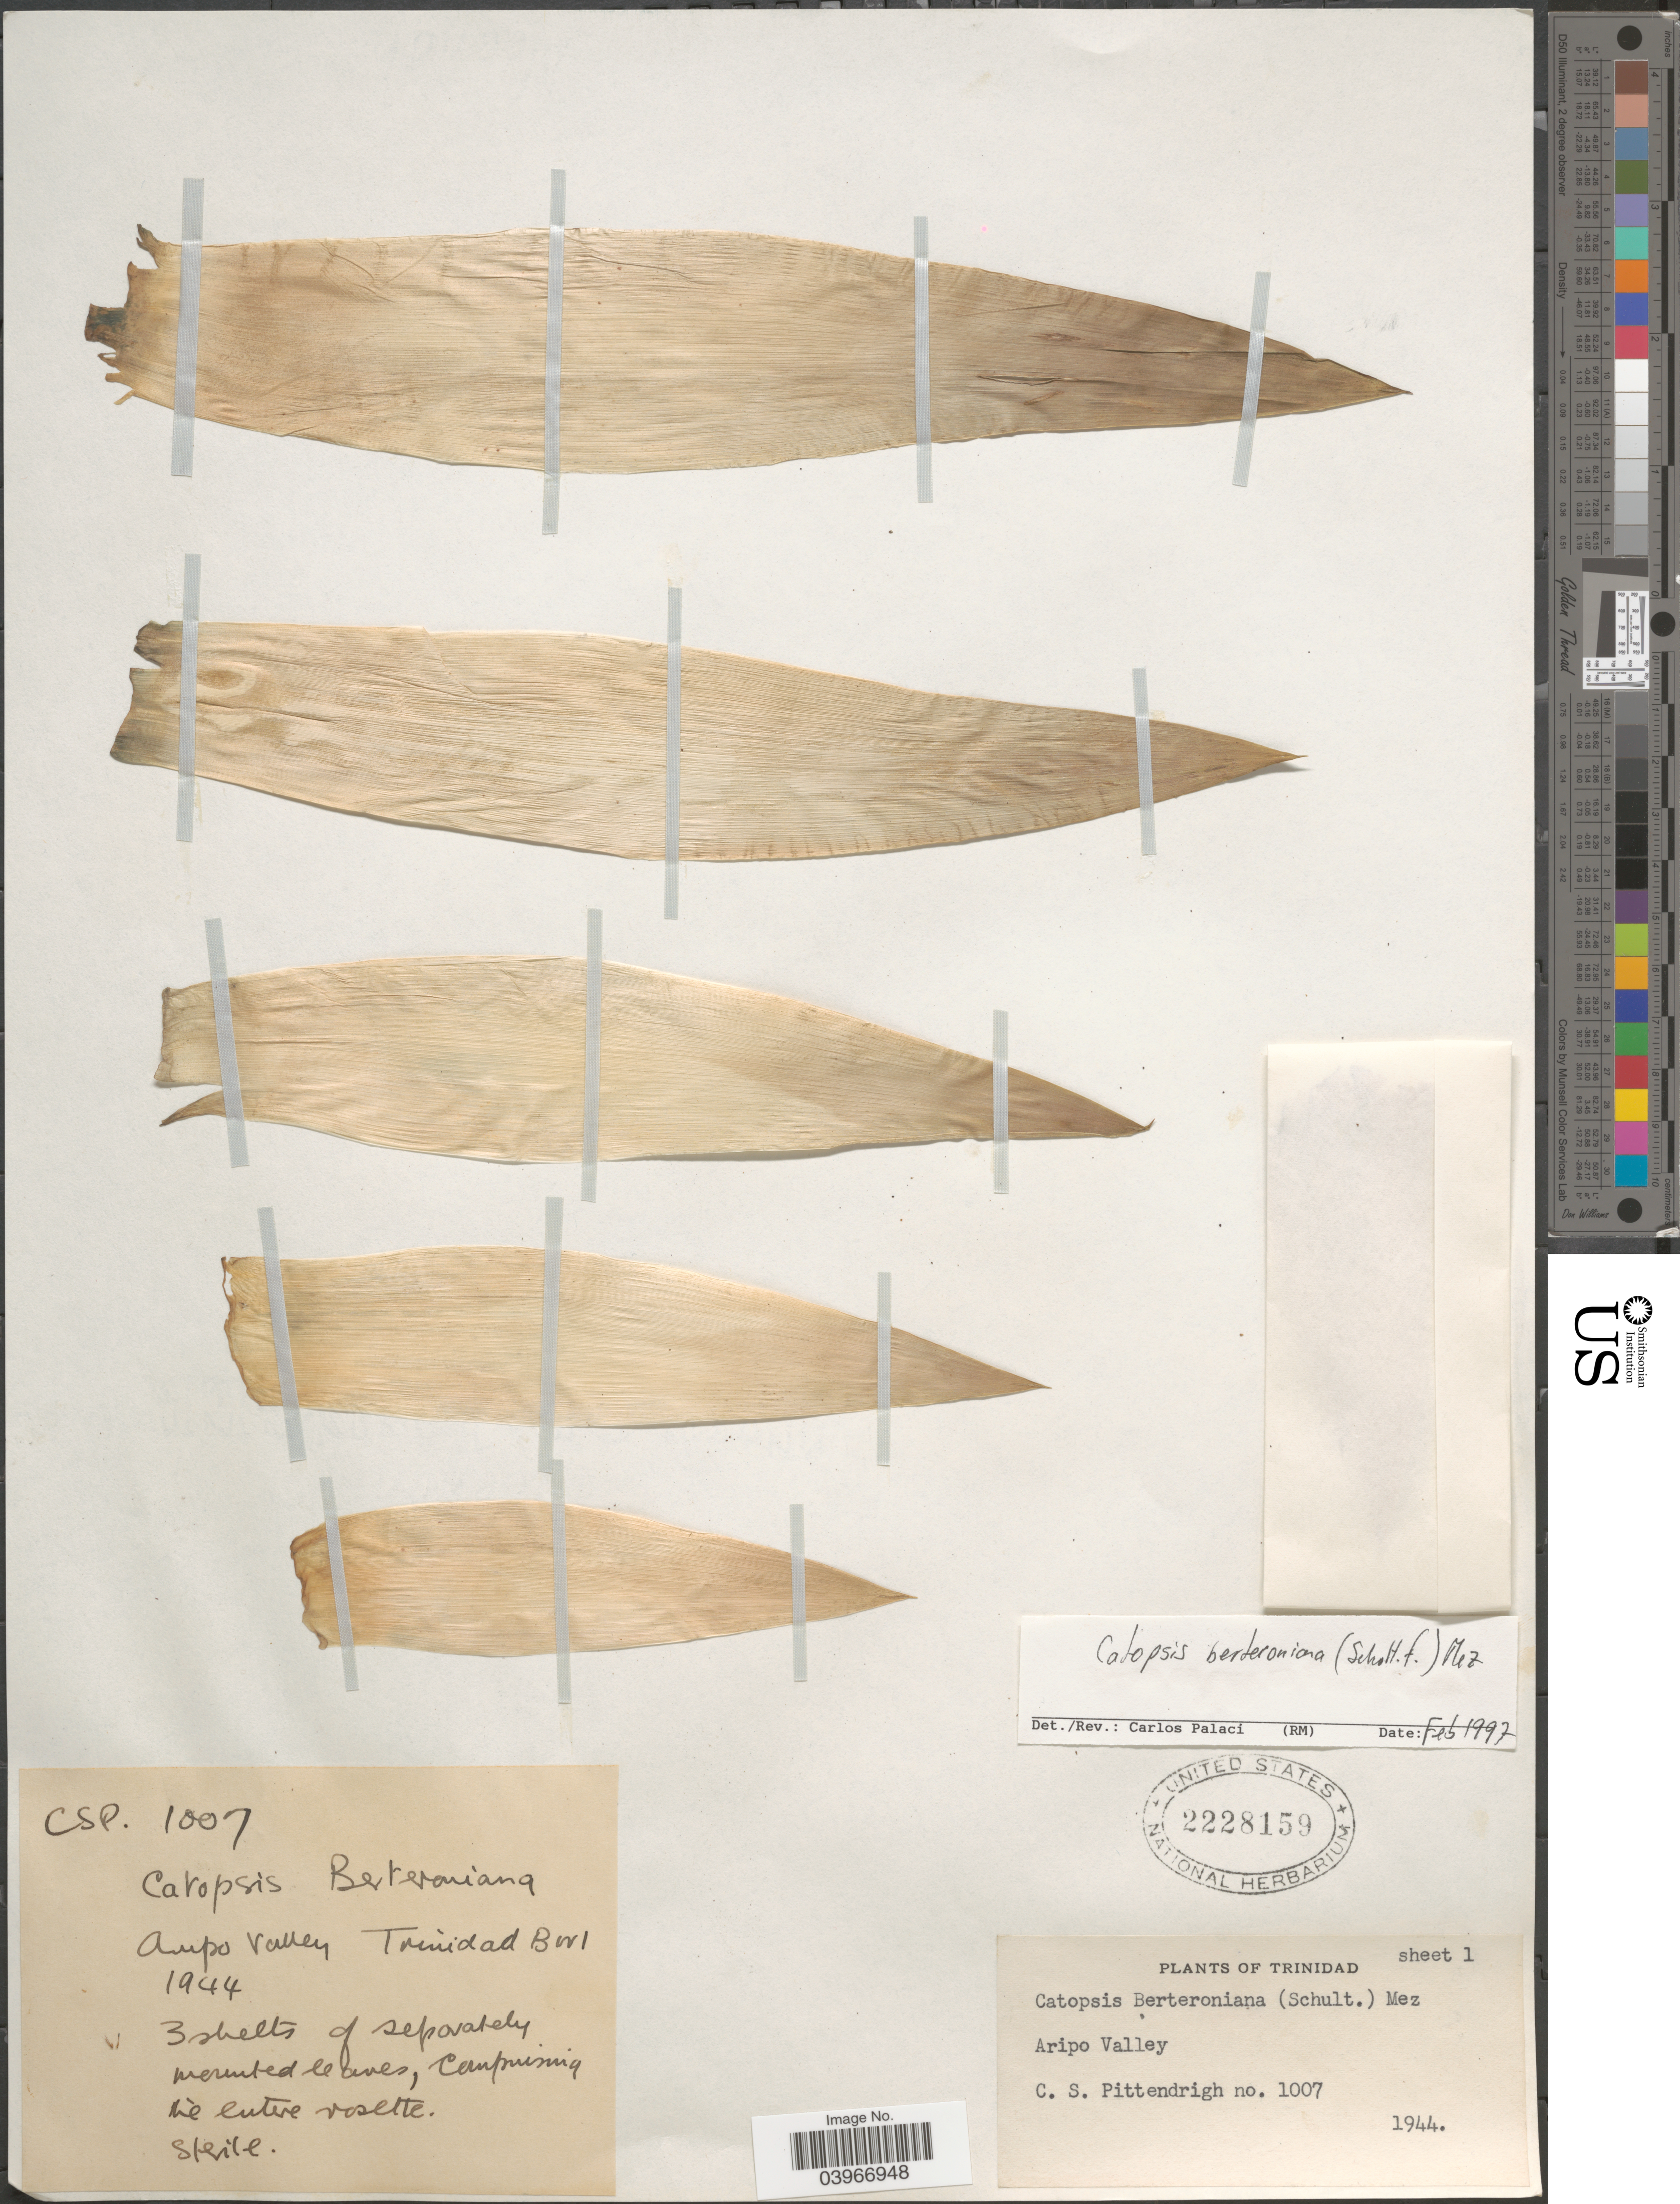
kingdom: Plantae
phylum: Tracheophyta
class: Liliopsida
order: Poales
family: Bromeliaceae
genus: Catopsis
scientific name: Catopsis berteroniana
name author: (Schult. & Schult. f.) Mez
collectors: C. Pittendrigh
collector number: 1007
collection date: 1944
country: Trinidad and Tobago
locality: Trinidad. Aripo Valley.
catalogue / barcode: US 2228159